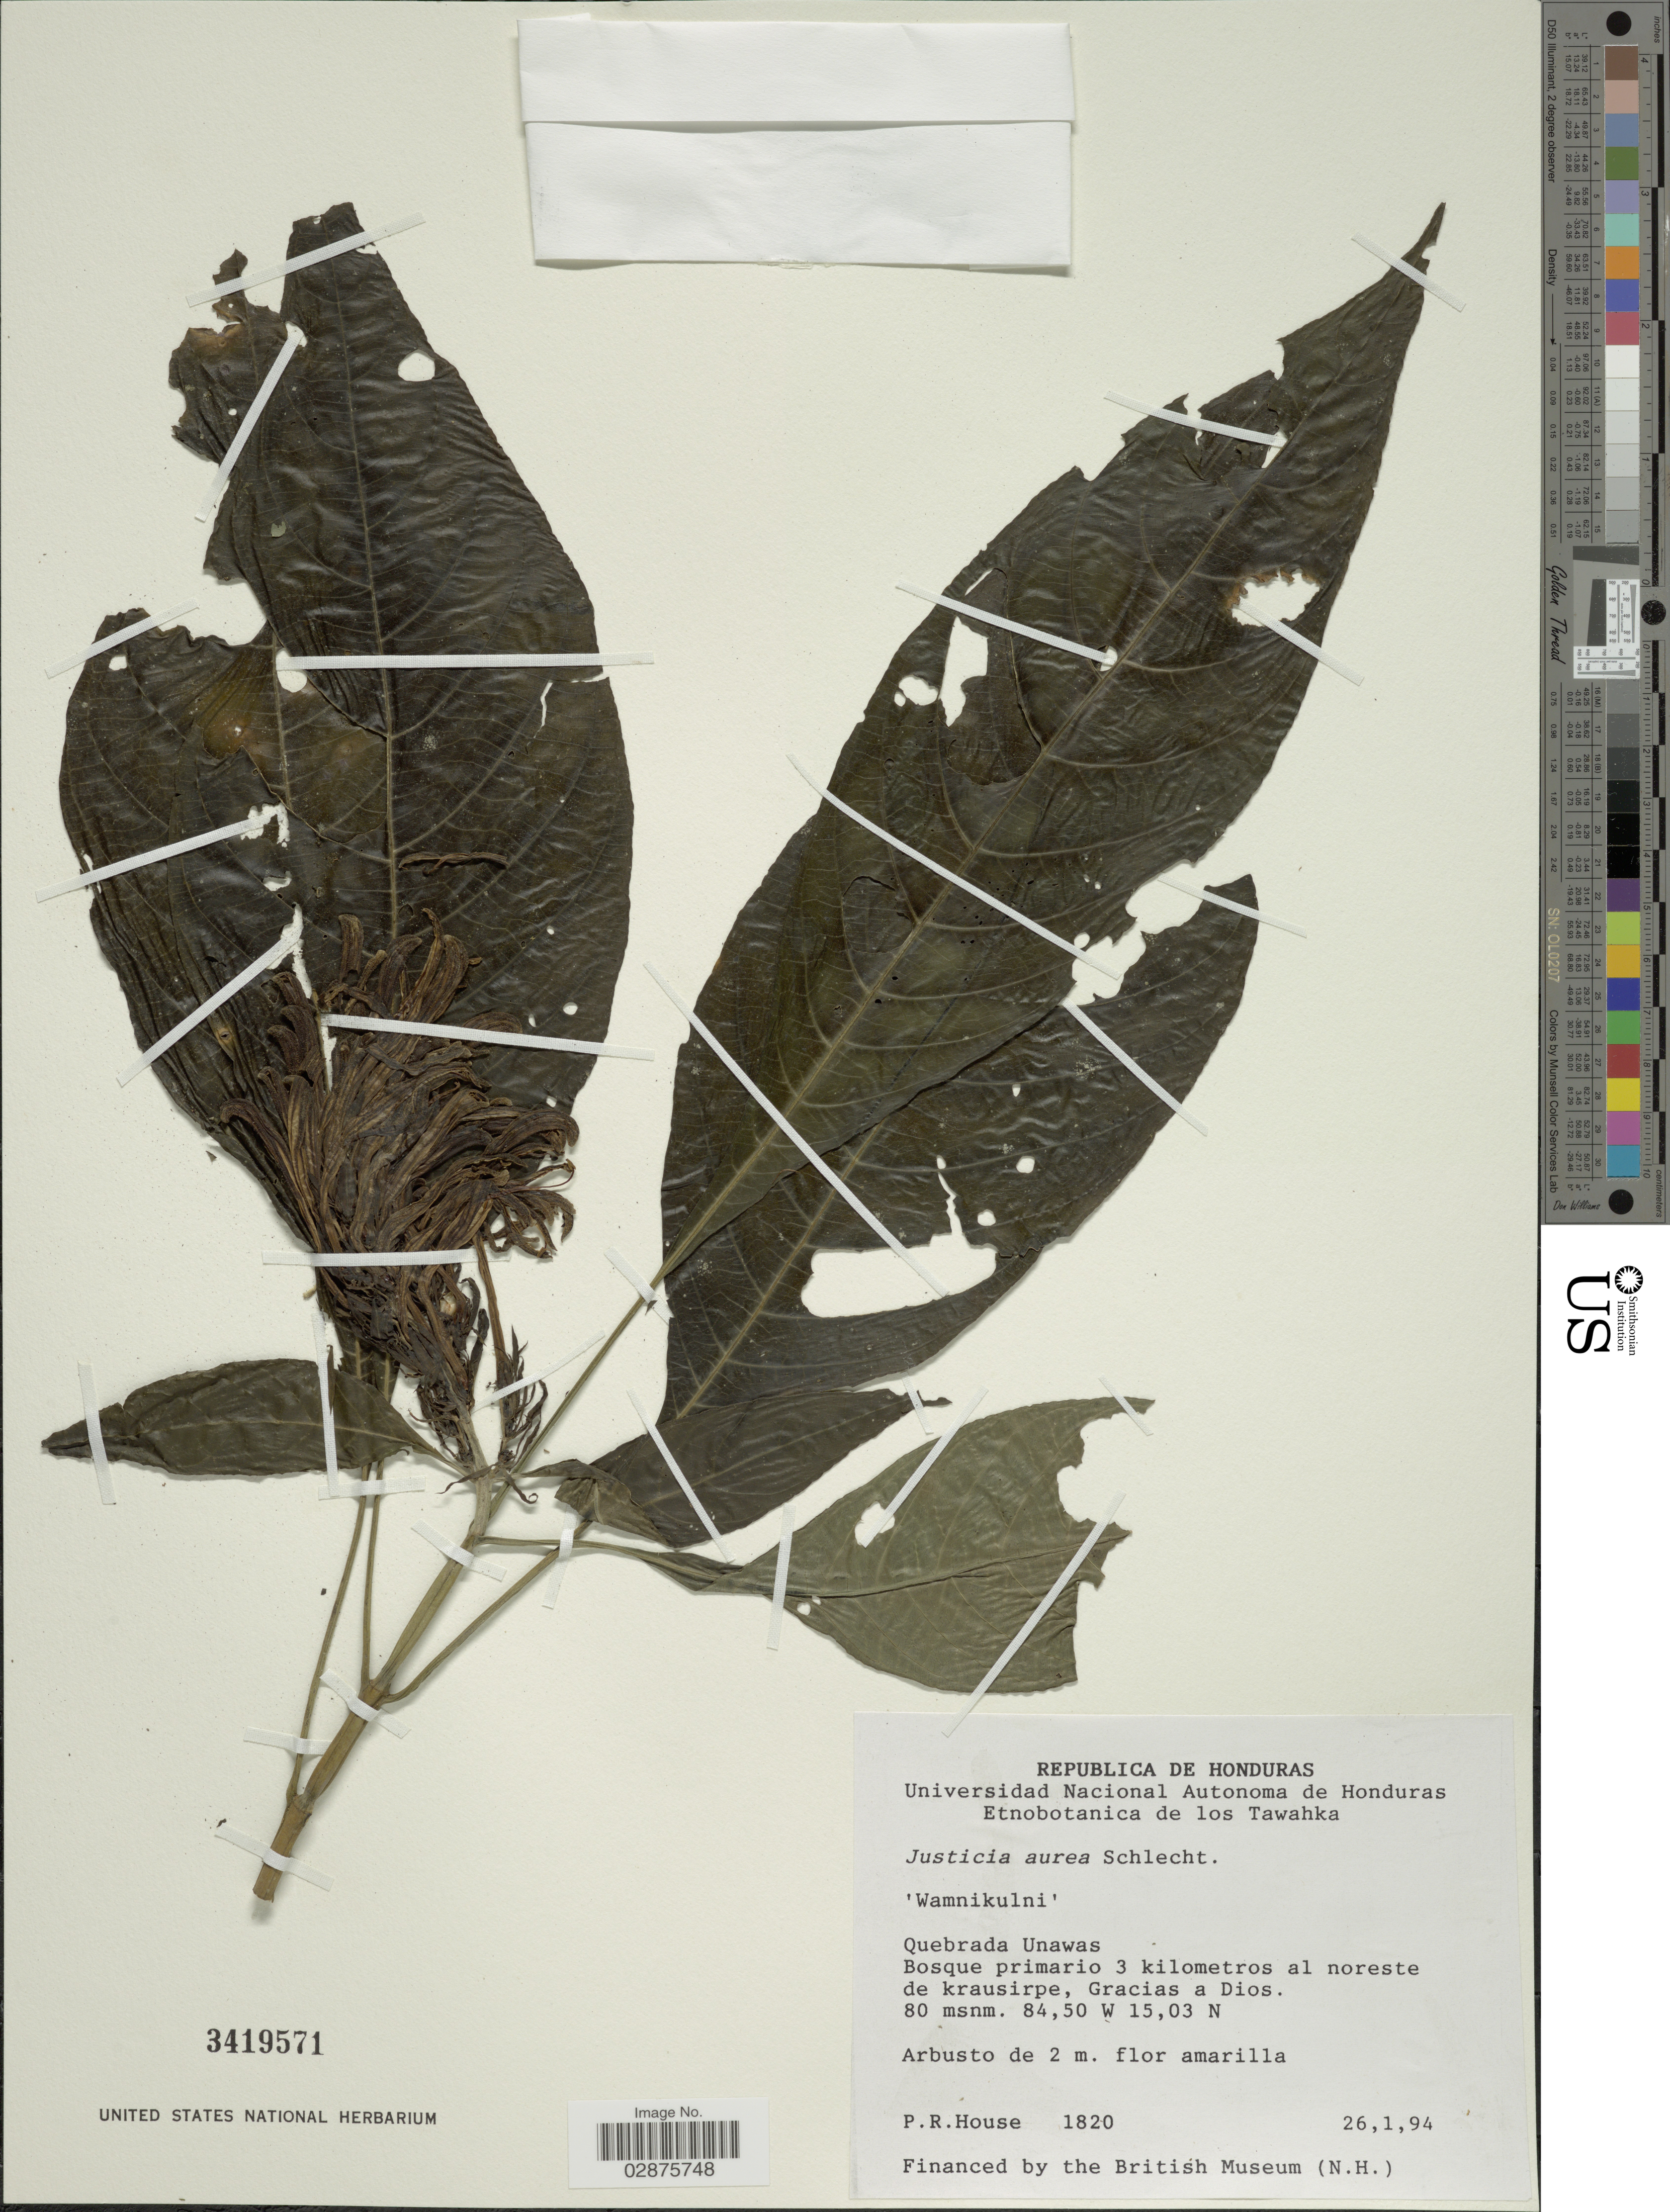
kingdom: Plantae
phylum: Tracheophyta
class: Magnoliopsida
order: Lamiales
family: Acanthaceae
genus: Justicia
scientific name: Justicia aurea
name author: Schltdl.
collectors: P. R. House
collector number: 1820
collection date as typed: Transcribed d/m/y: 26/1/94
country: Honduras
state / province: Gracias de Dios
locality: Bosque primario 3 kilometros al noreste de krausirpe, Gracias a Dios.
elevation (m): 80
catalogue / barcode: US 3419571